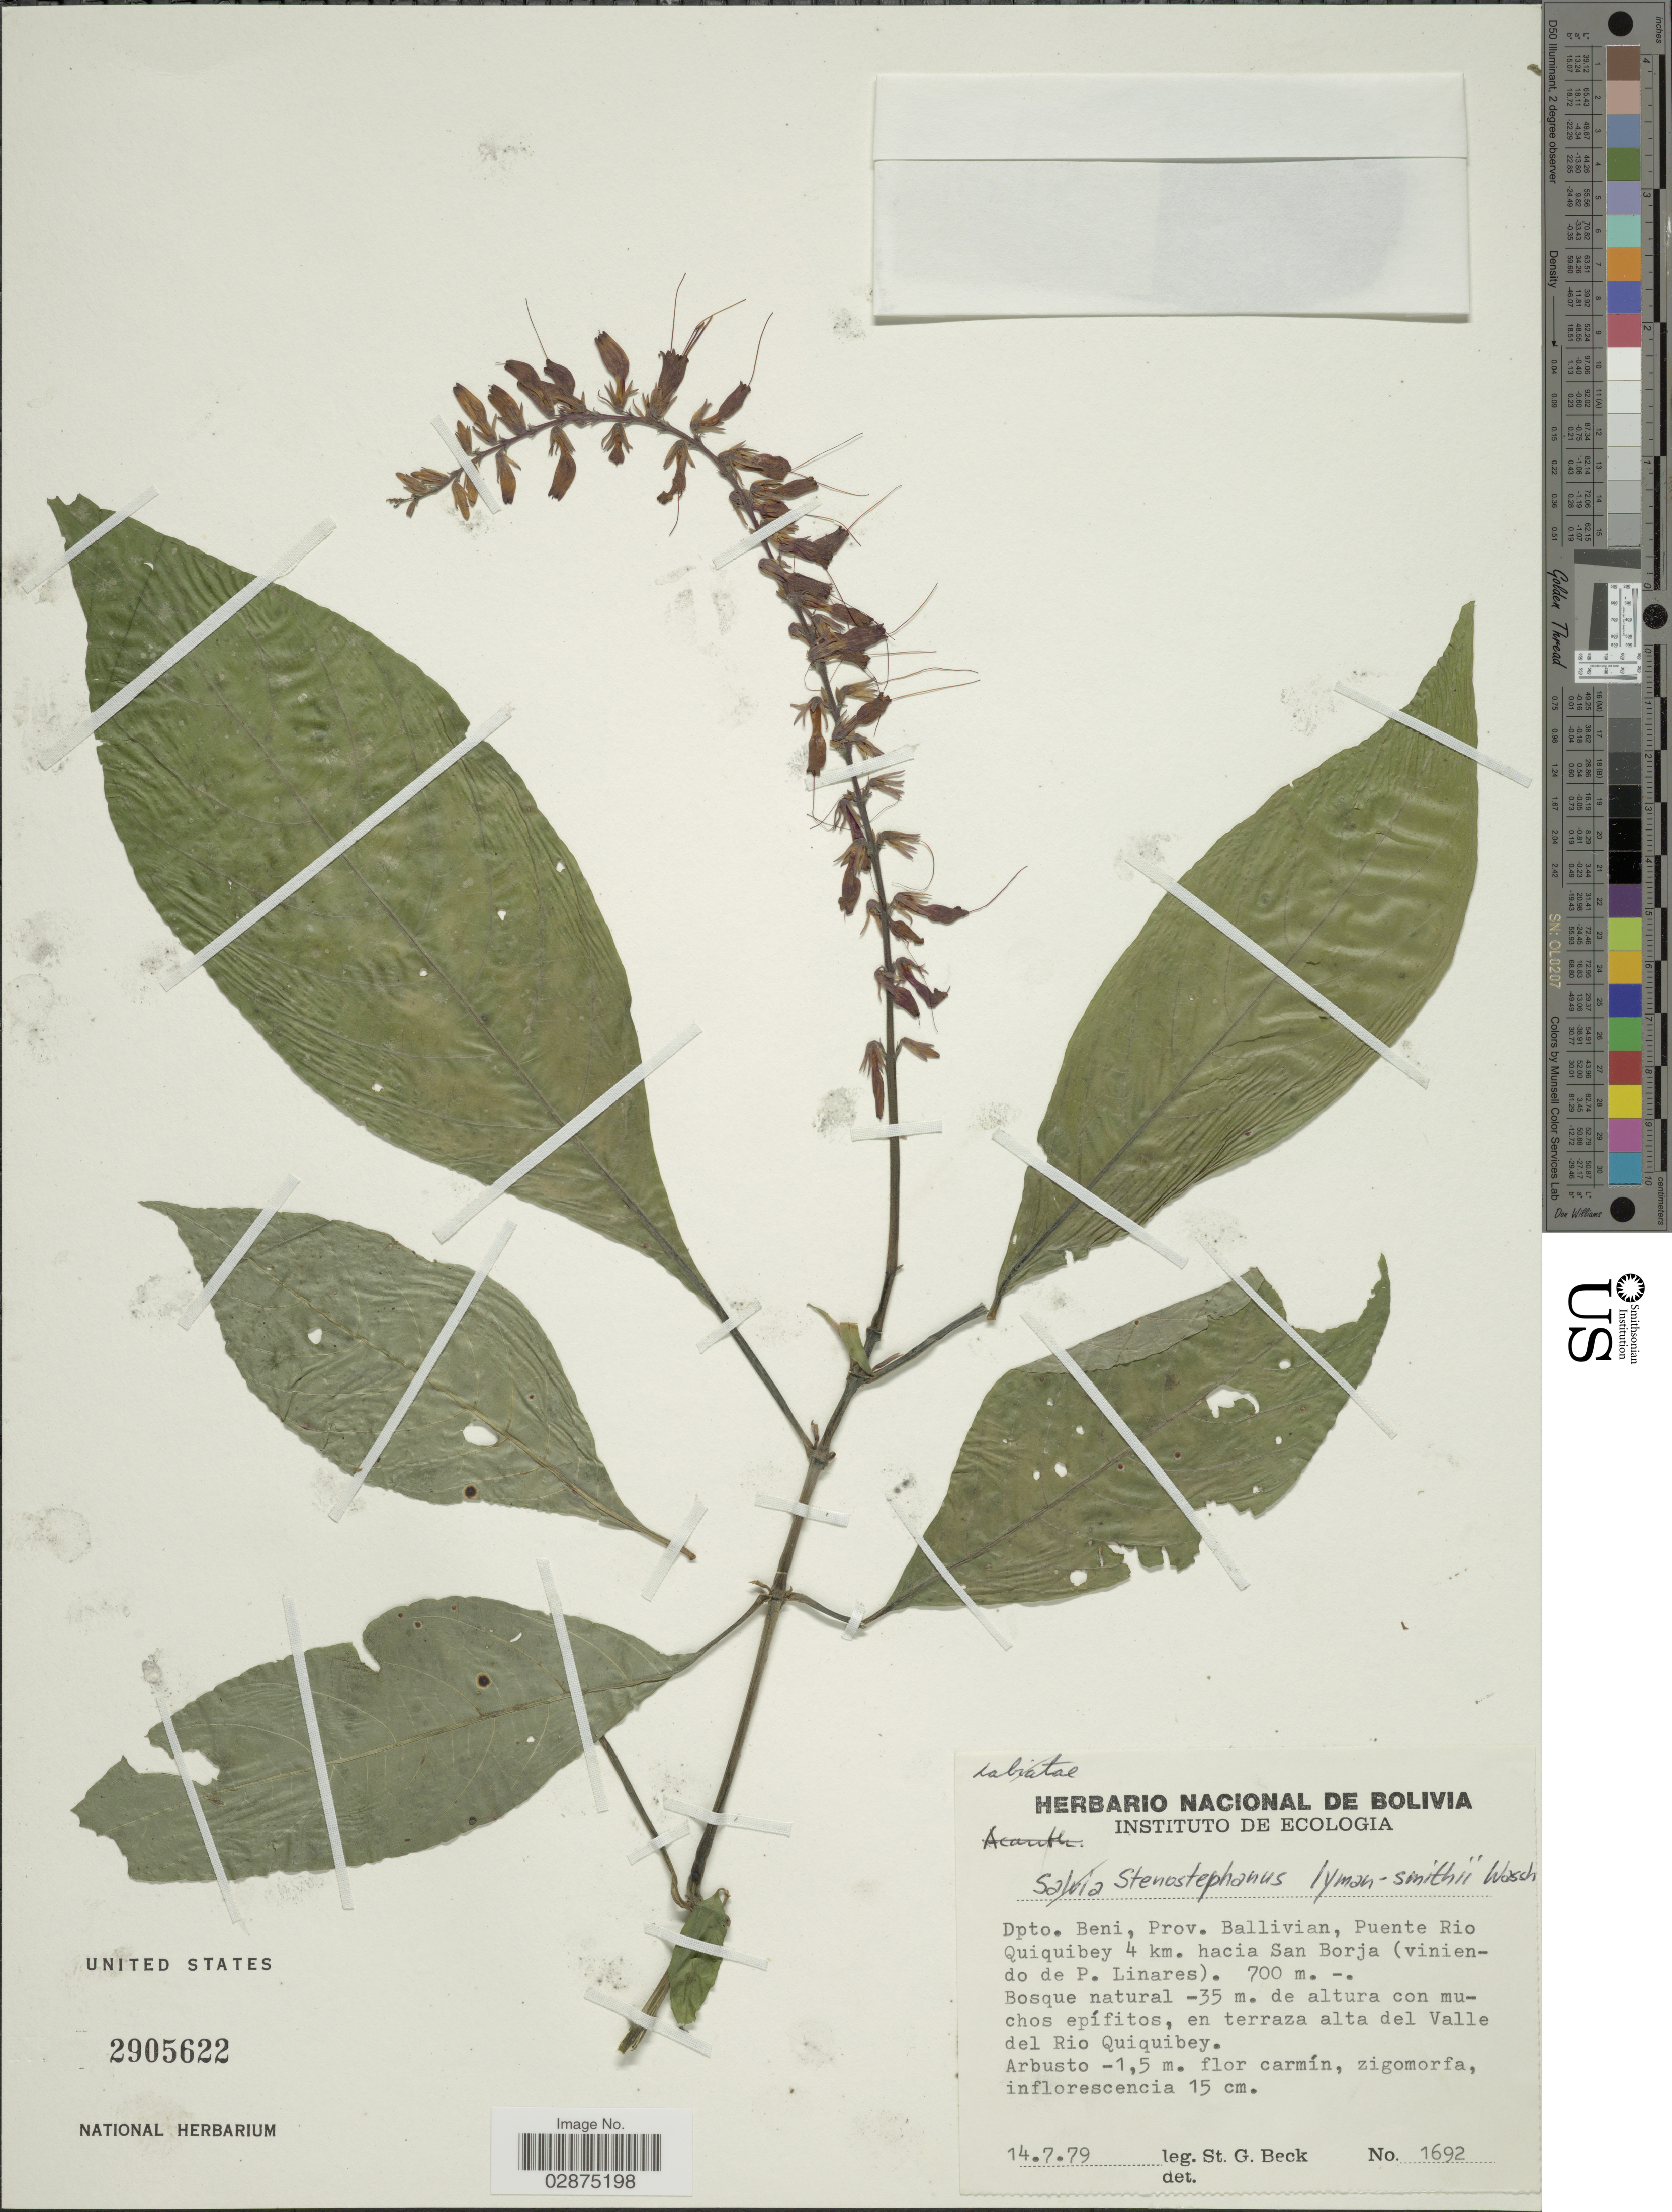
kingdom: Plantae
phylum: Tracheophyta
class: Magnoliopsida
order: Lamiales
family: Acanthaceae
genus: Stenostephanus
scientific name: Stenostephanus lyman-smithii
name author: Wassh.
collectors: S. G. Beck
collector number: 1692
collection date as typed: Transcribed d/m/y: 14/7/79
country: Bolivia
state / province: Beni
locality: Dpto. Beni, Prov. Ballivian, Puente Rio Quiquibey 4 km. hacia San Borja (viniendo de P. Linares).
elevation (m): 700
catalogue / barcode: US 2905622